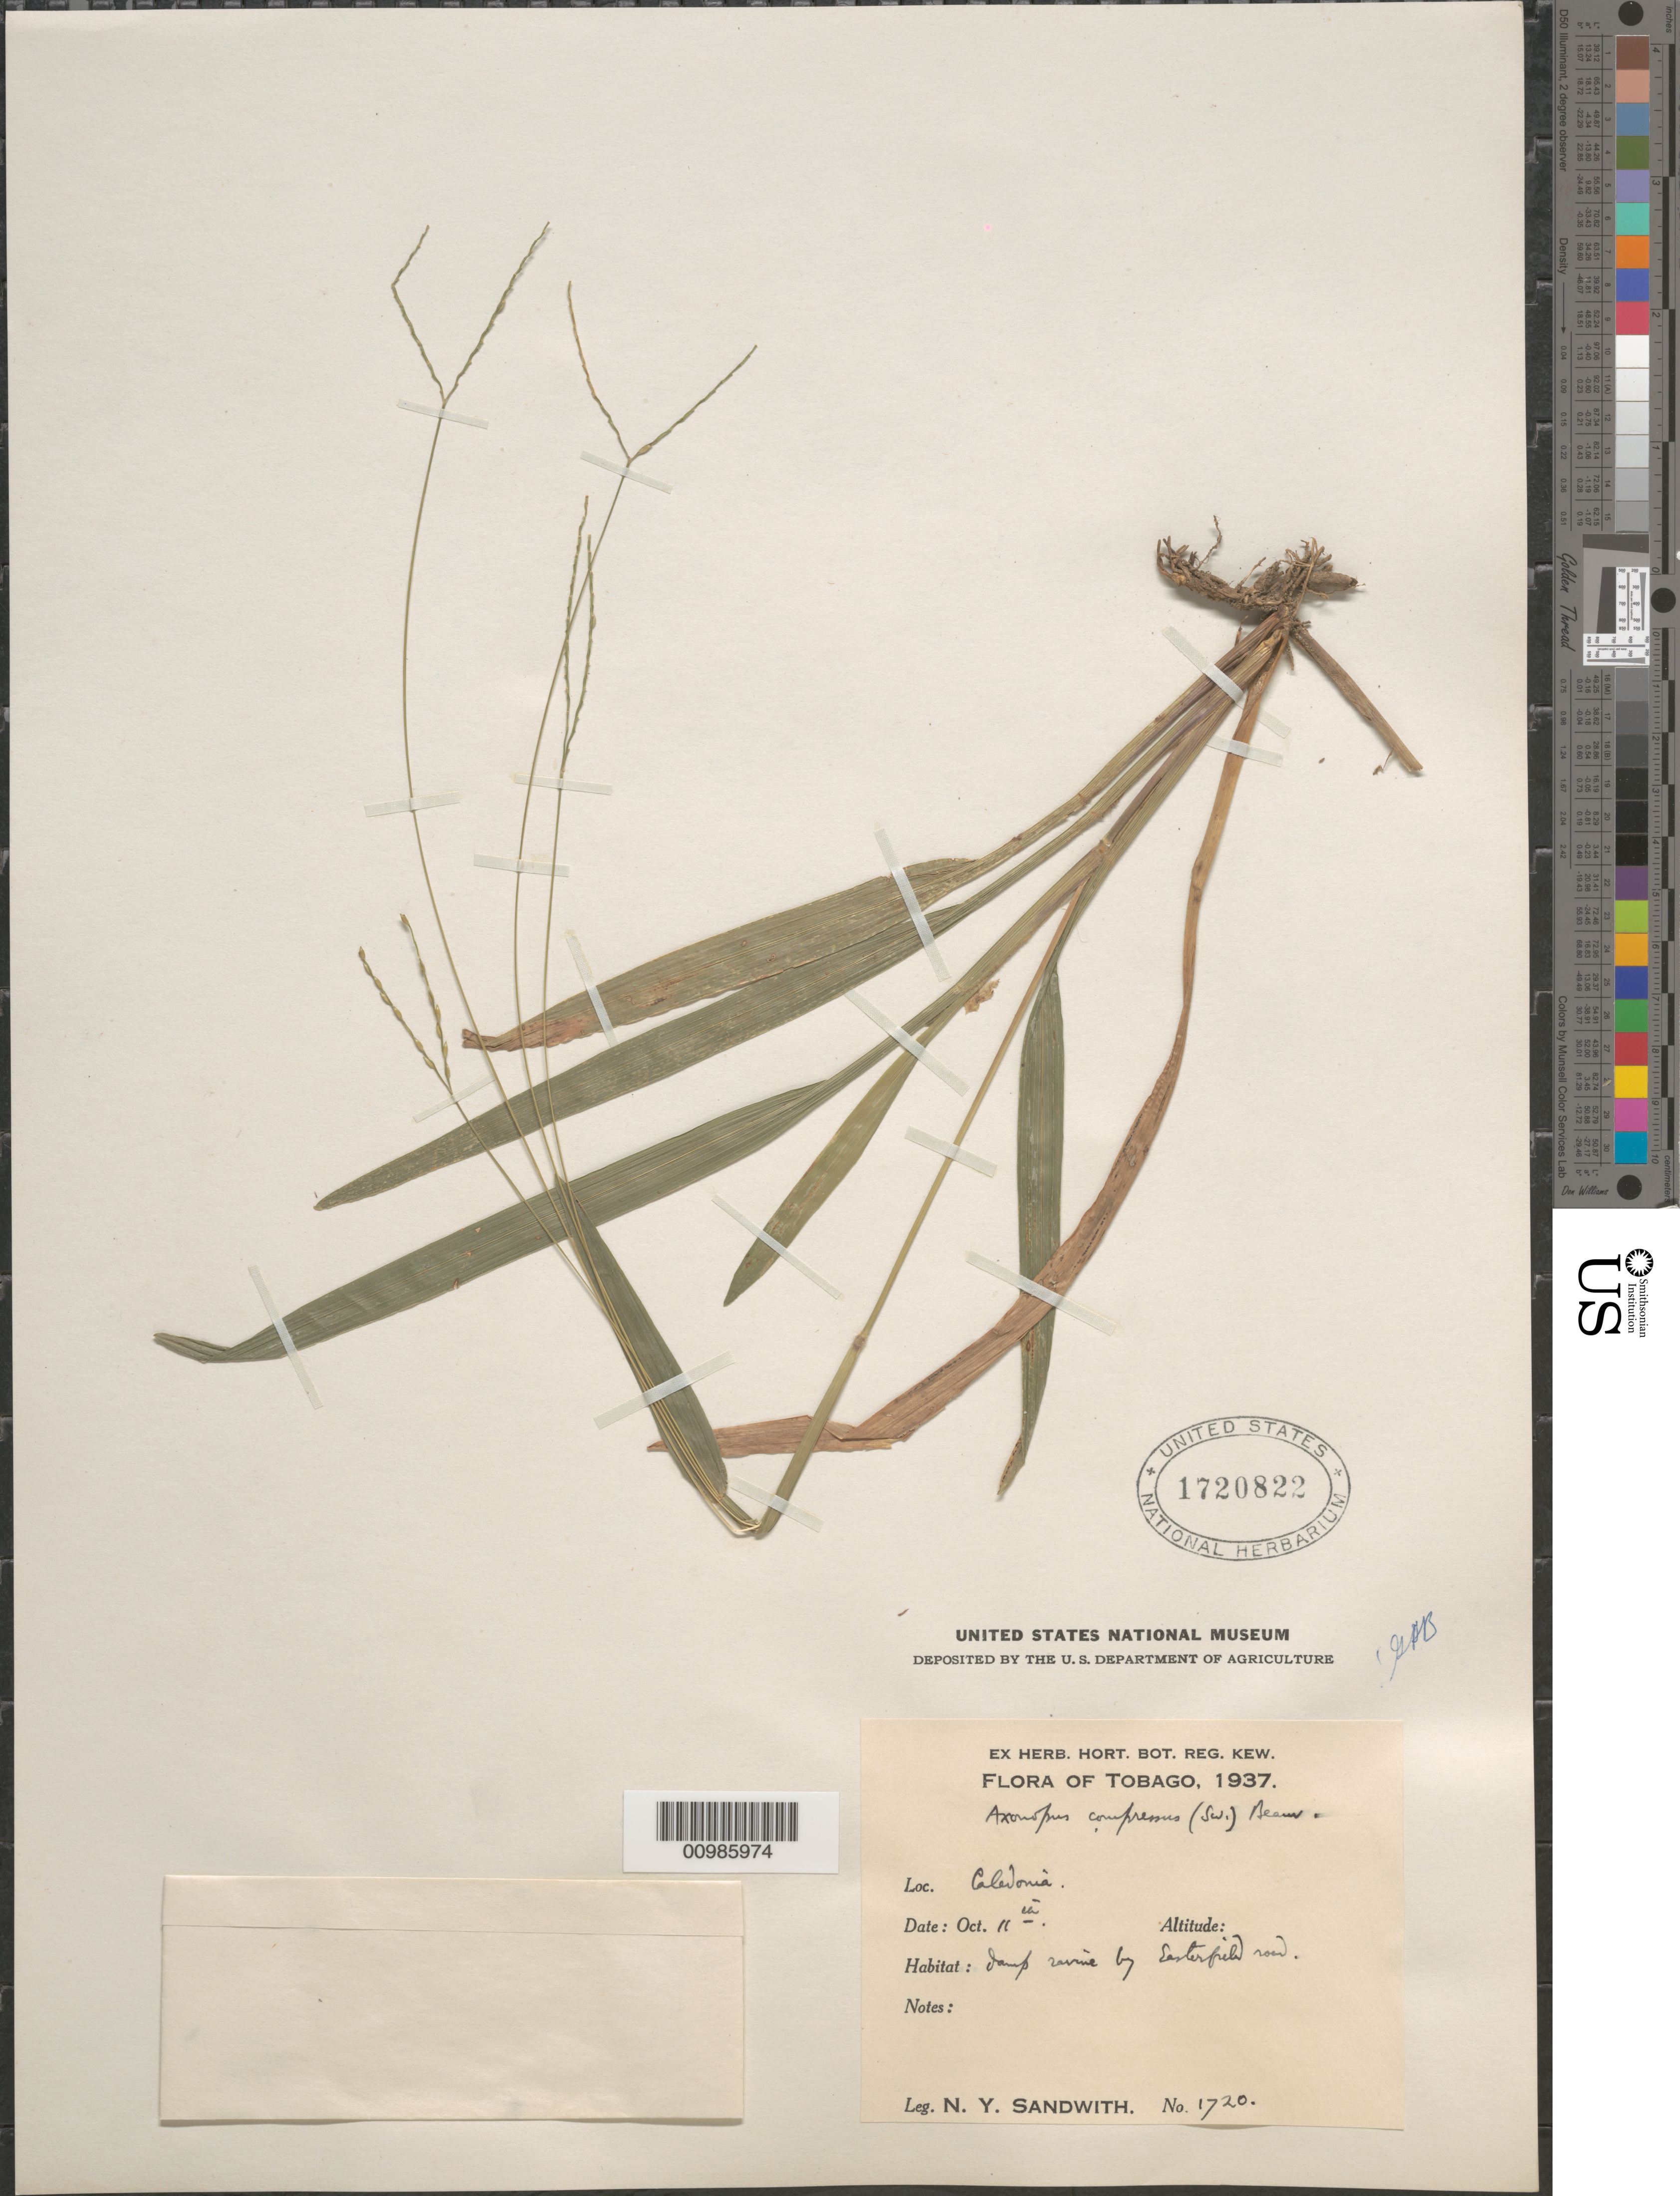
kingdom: Plantae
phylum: Tracheophyta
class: Liliopsida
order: Poales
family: Poaceae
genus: Axonopus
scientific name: Axonopus compressus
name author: (Sw.) P. Beauv.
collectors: N. Y. Sandwith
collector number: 1720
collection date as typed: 11 Oct 1937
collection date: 1937-10-11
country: Trinidad and Tobago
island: Tobago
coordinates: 0 N, 0 E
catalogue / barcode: US 1720822